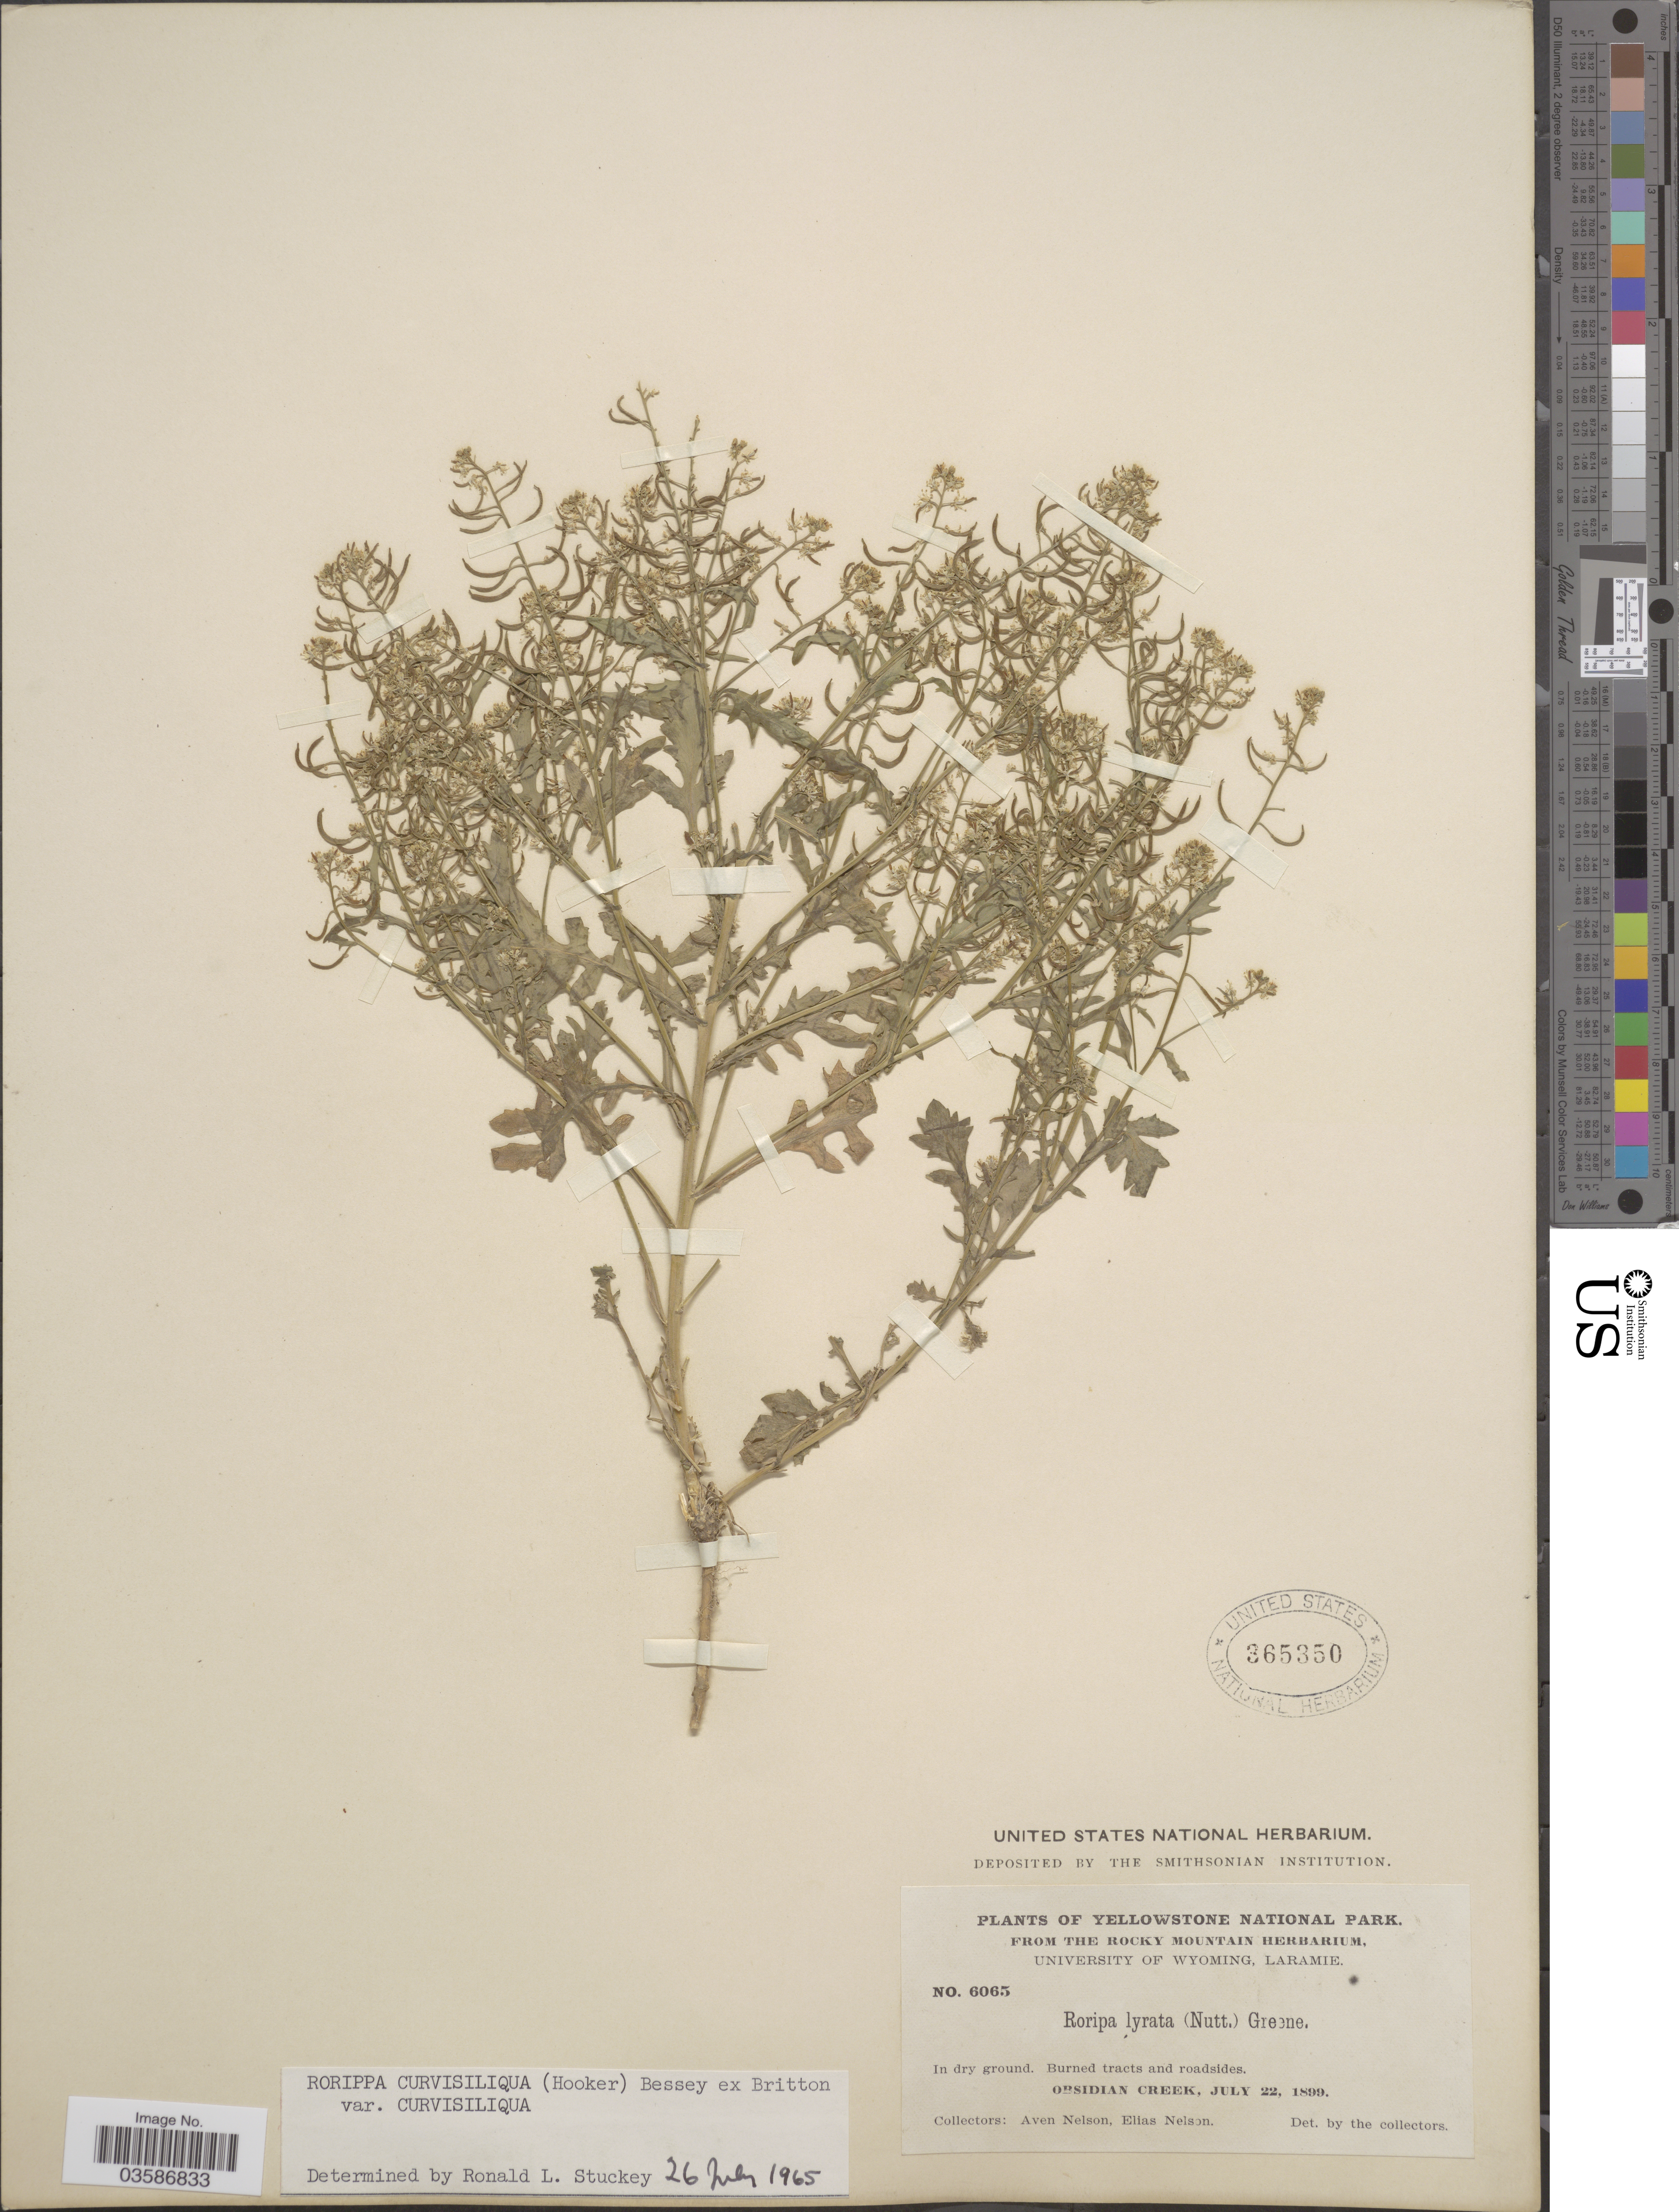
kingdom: Plantae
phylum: Tracheophyta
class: Magnoliopsida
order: Brassicales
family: Brassicaceae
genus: Rorippa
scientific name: Rorippa curvisiliqua var. curvisiliqua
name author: (Hook.) Bessey ex Britton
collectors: A. Nelson & E. Nelson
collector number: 6065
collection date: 1899-07-22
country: United States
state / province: Wyoming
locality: Yellowstone National Park. Obsidian Creek.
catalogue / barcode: US 365350